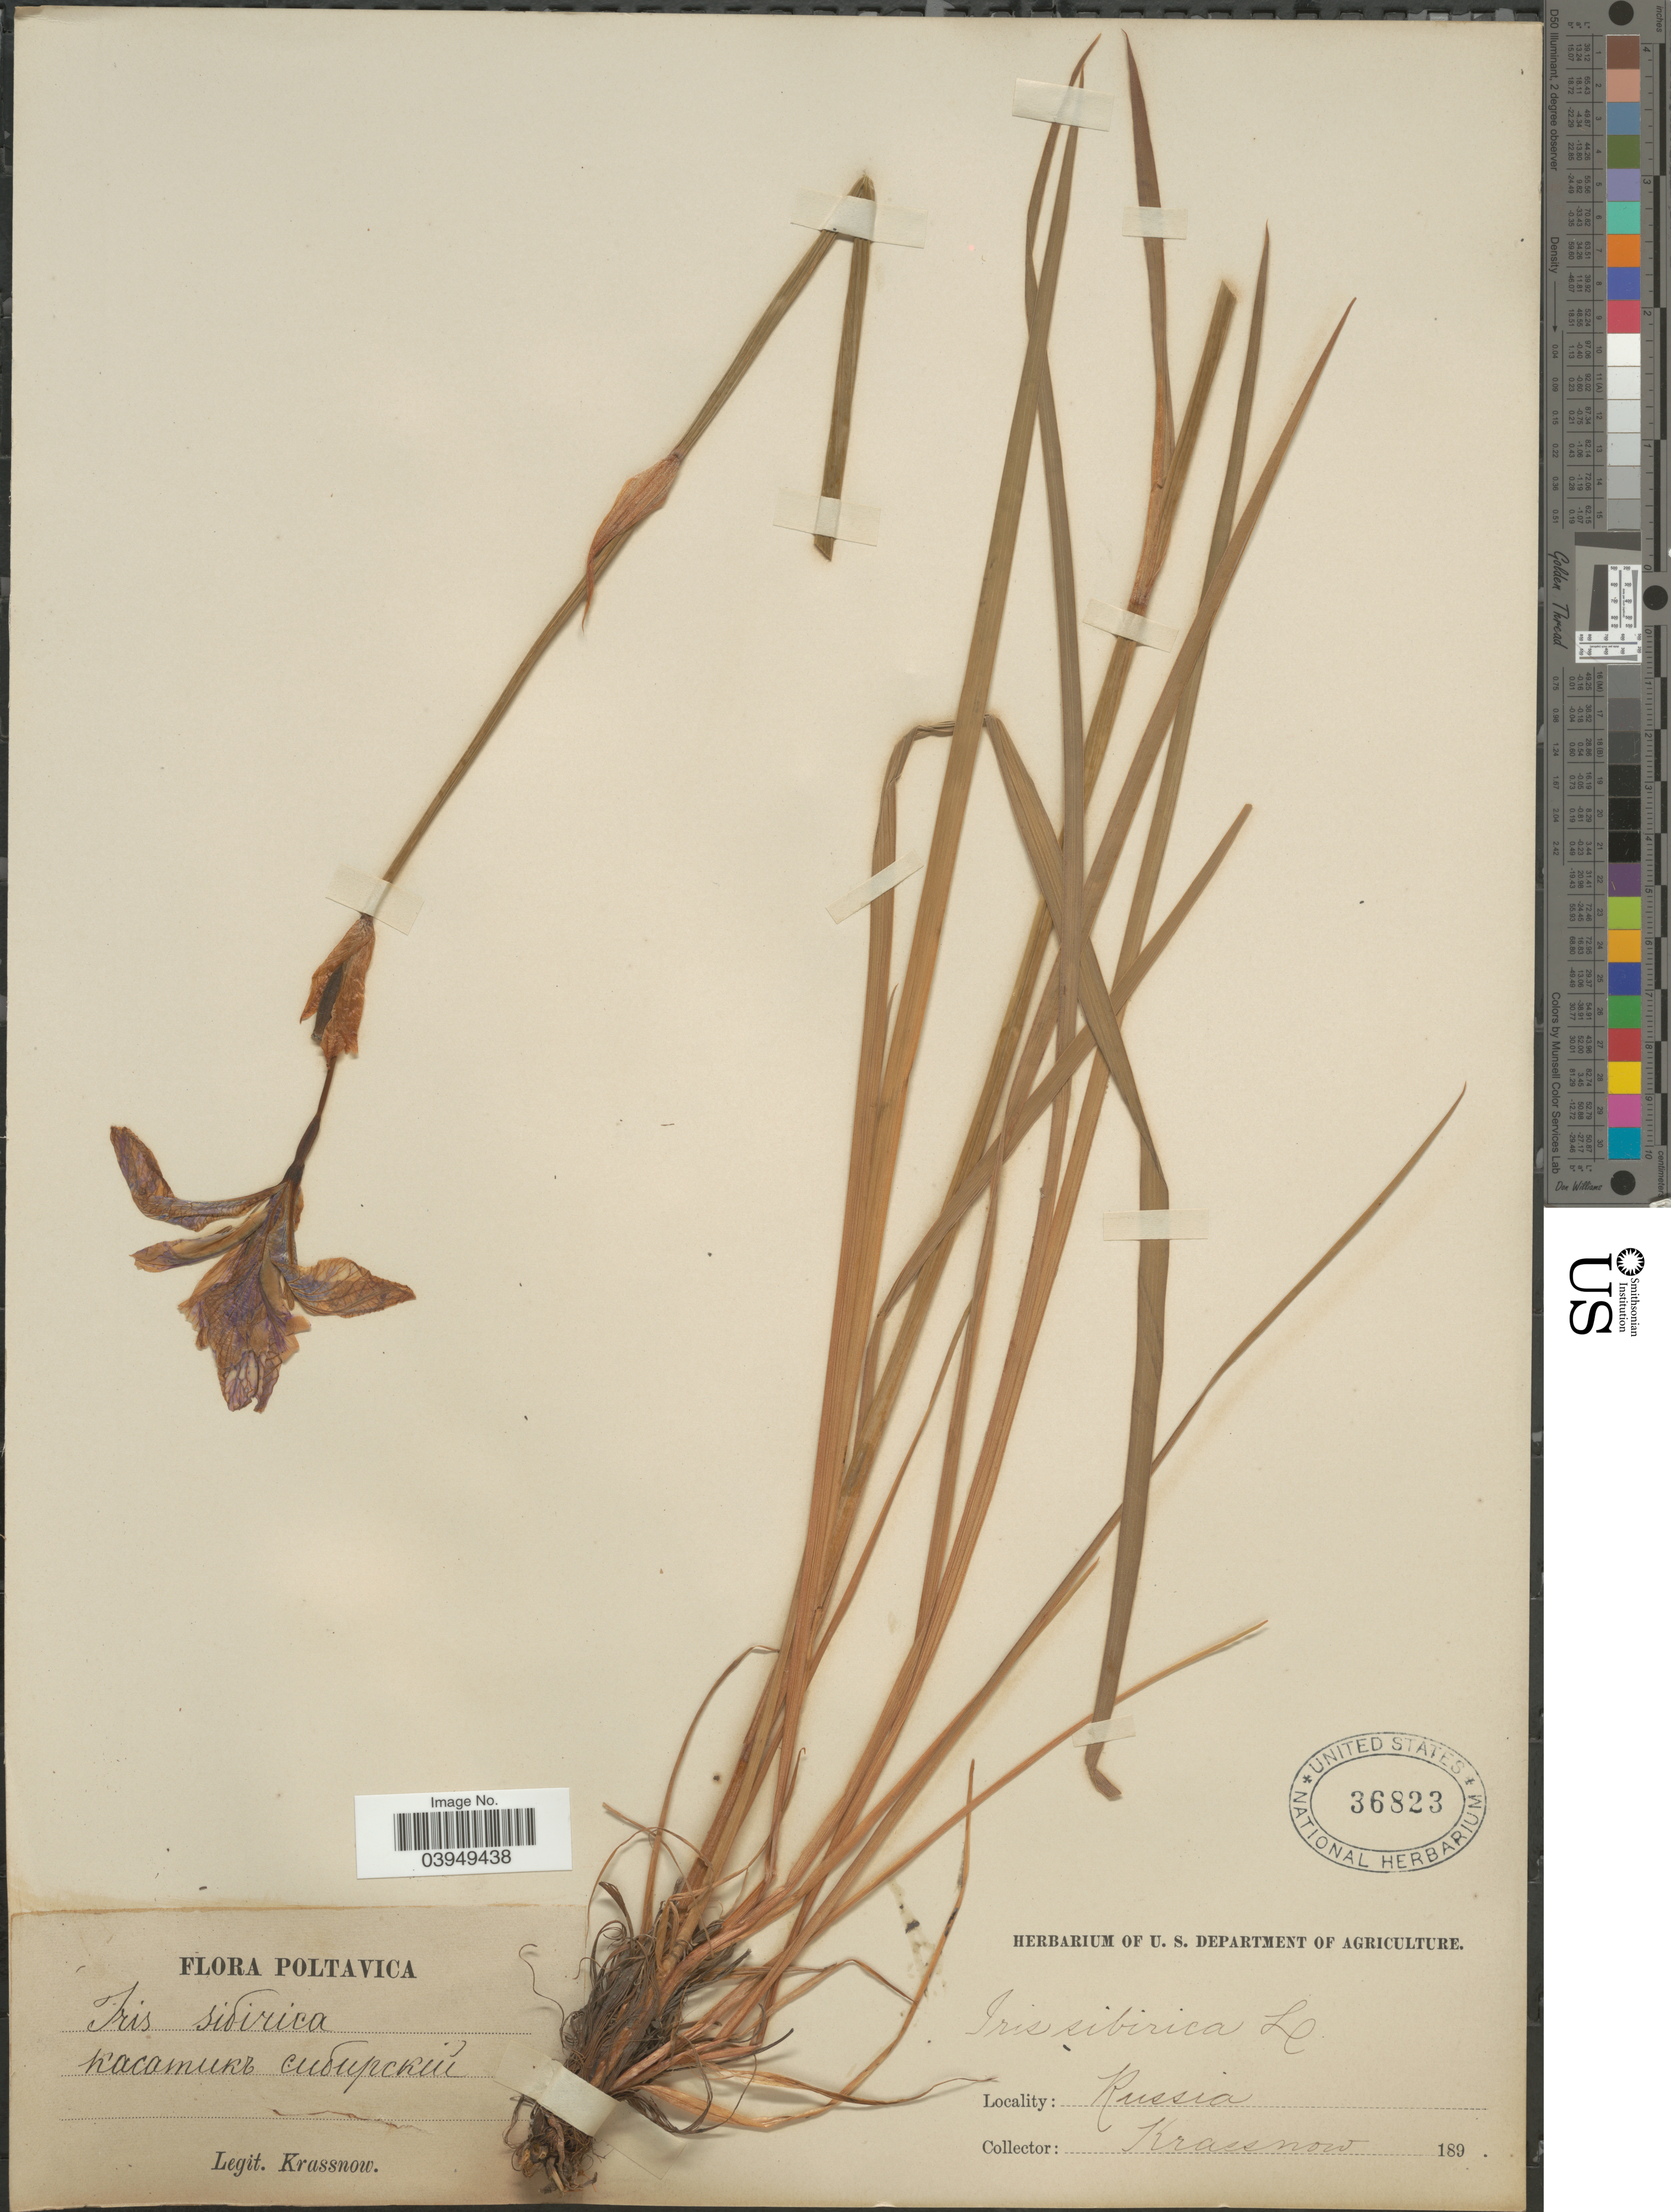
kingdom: Plantae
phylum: Tracheophyta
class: Liliopsida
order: Asparagales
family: Iridaceae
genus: Iris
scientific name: Iris sibirica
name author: L.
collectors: -. Krassnow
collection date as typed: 189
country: Ukraine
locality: Poltavica. X.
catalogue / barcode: US 36823